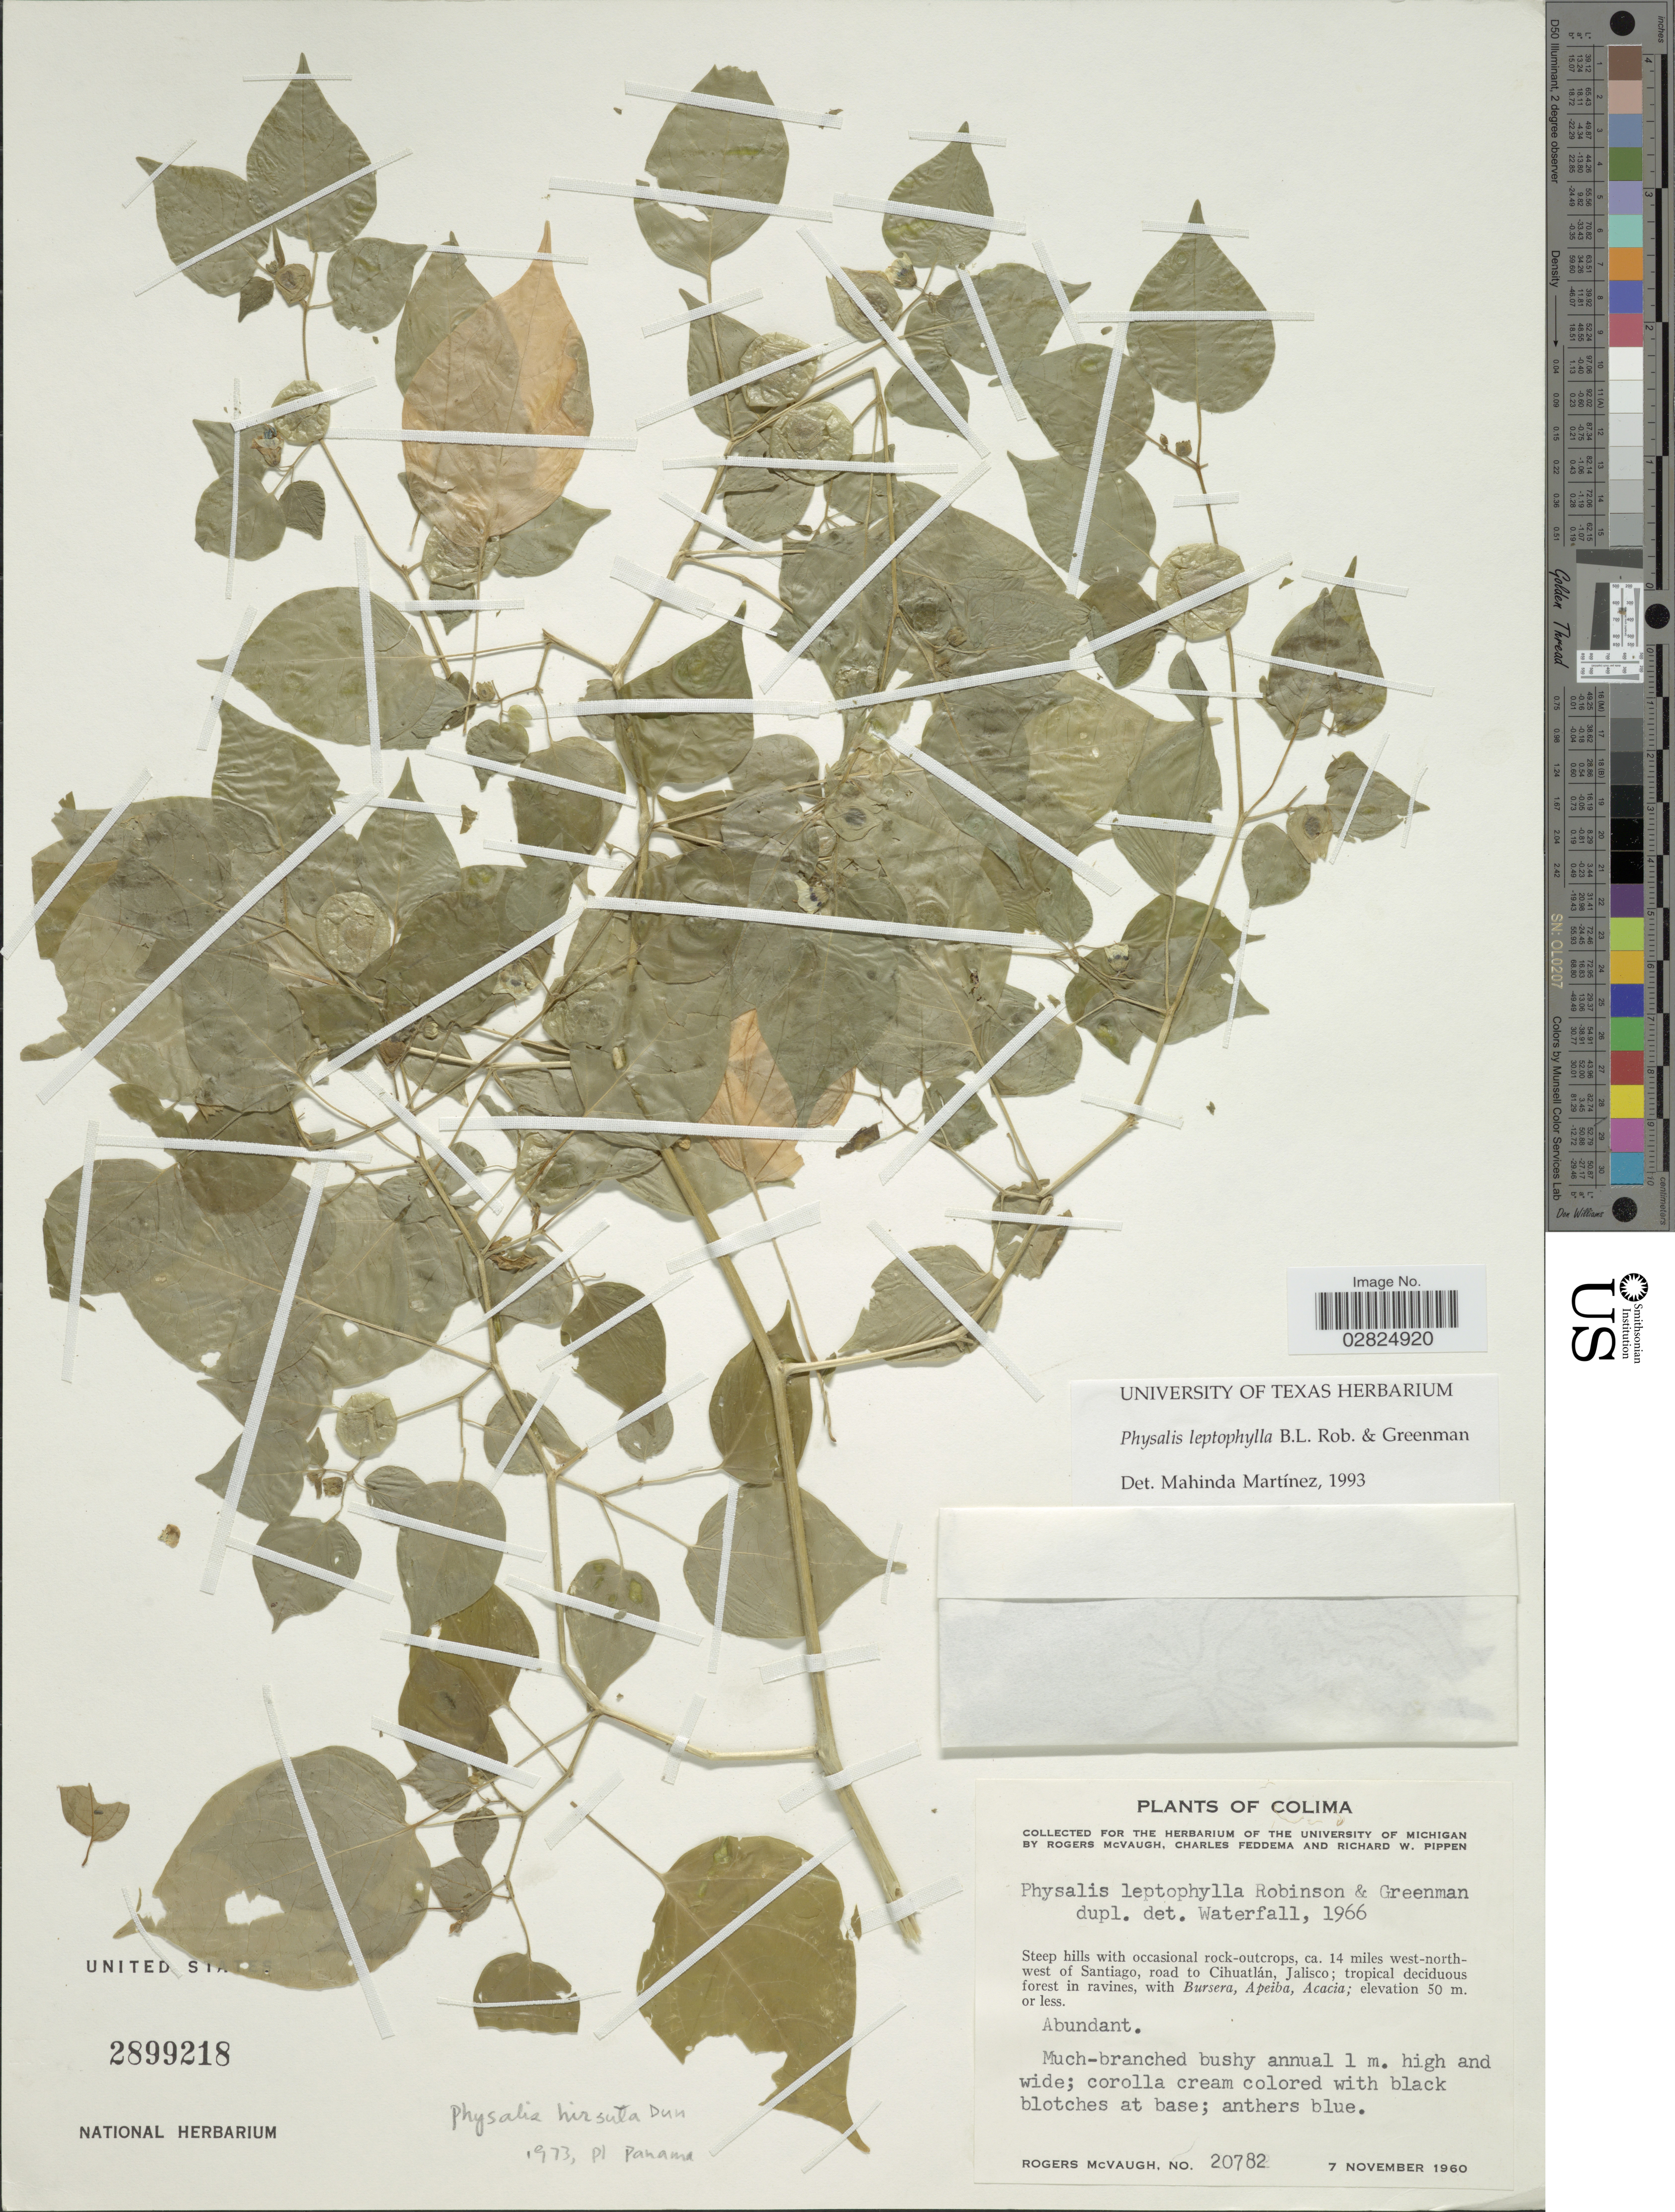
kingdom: Plantae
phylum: Tracheophyta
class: Magnoliopsida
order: Solanales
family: Solanaceae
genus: Physalis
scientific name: Physalis leptophylla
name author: B.L. Rob. & Greenm.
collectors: R. McVaugh & R. W. Pippen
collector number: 20782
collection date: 1960-11-07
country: Mexico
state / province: Jalisco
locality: Steep hills with occasional rock-outcrops, ca. 14 miles west-north-west of Santiago, road to Cihuatlán.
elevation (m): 50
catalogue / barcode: US 2899218